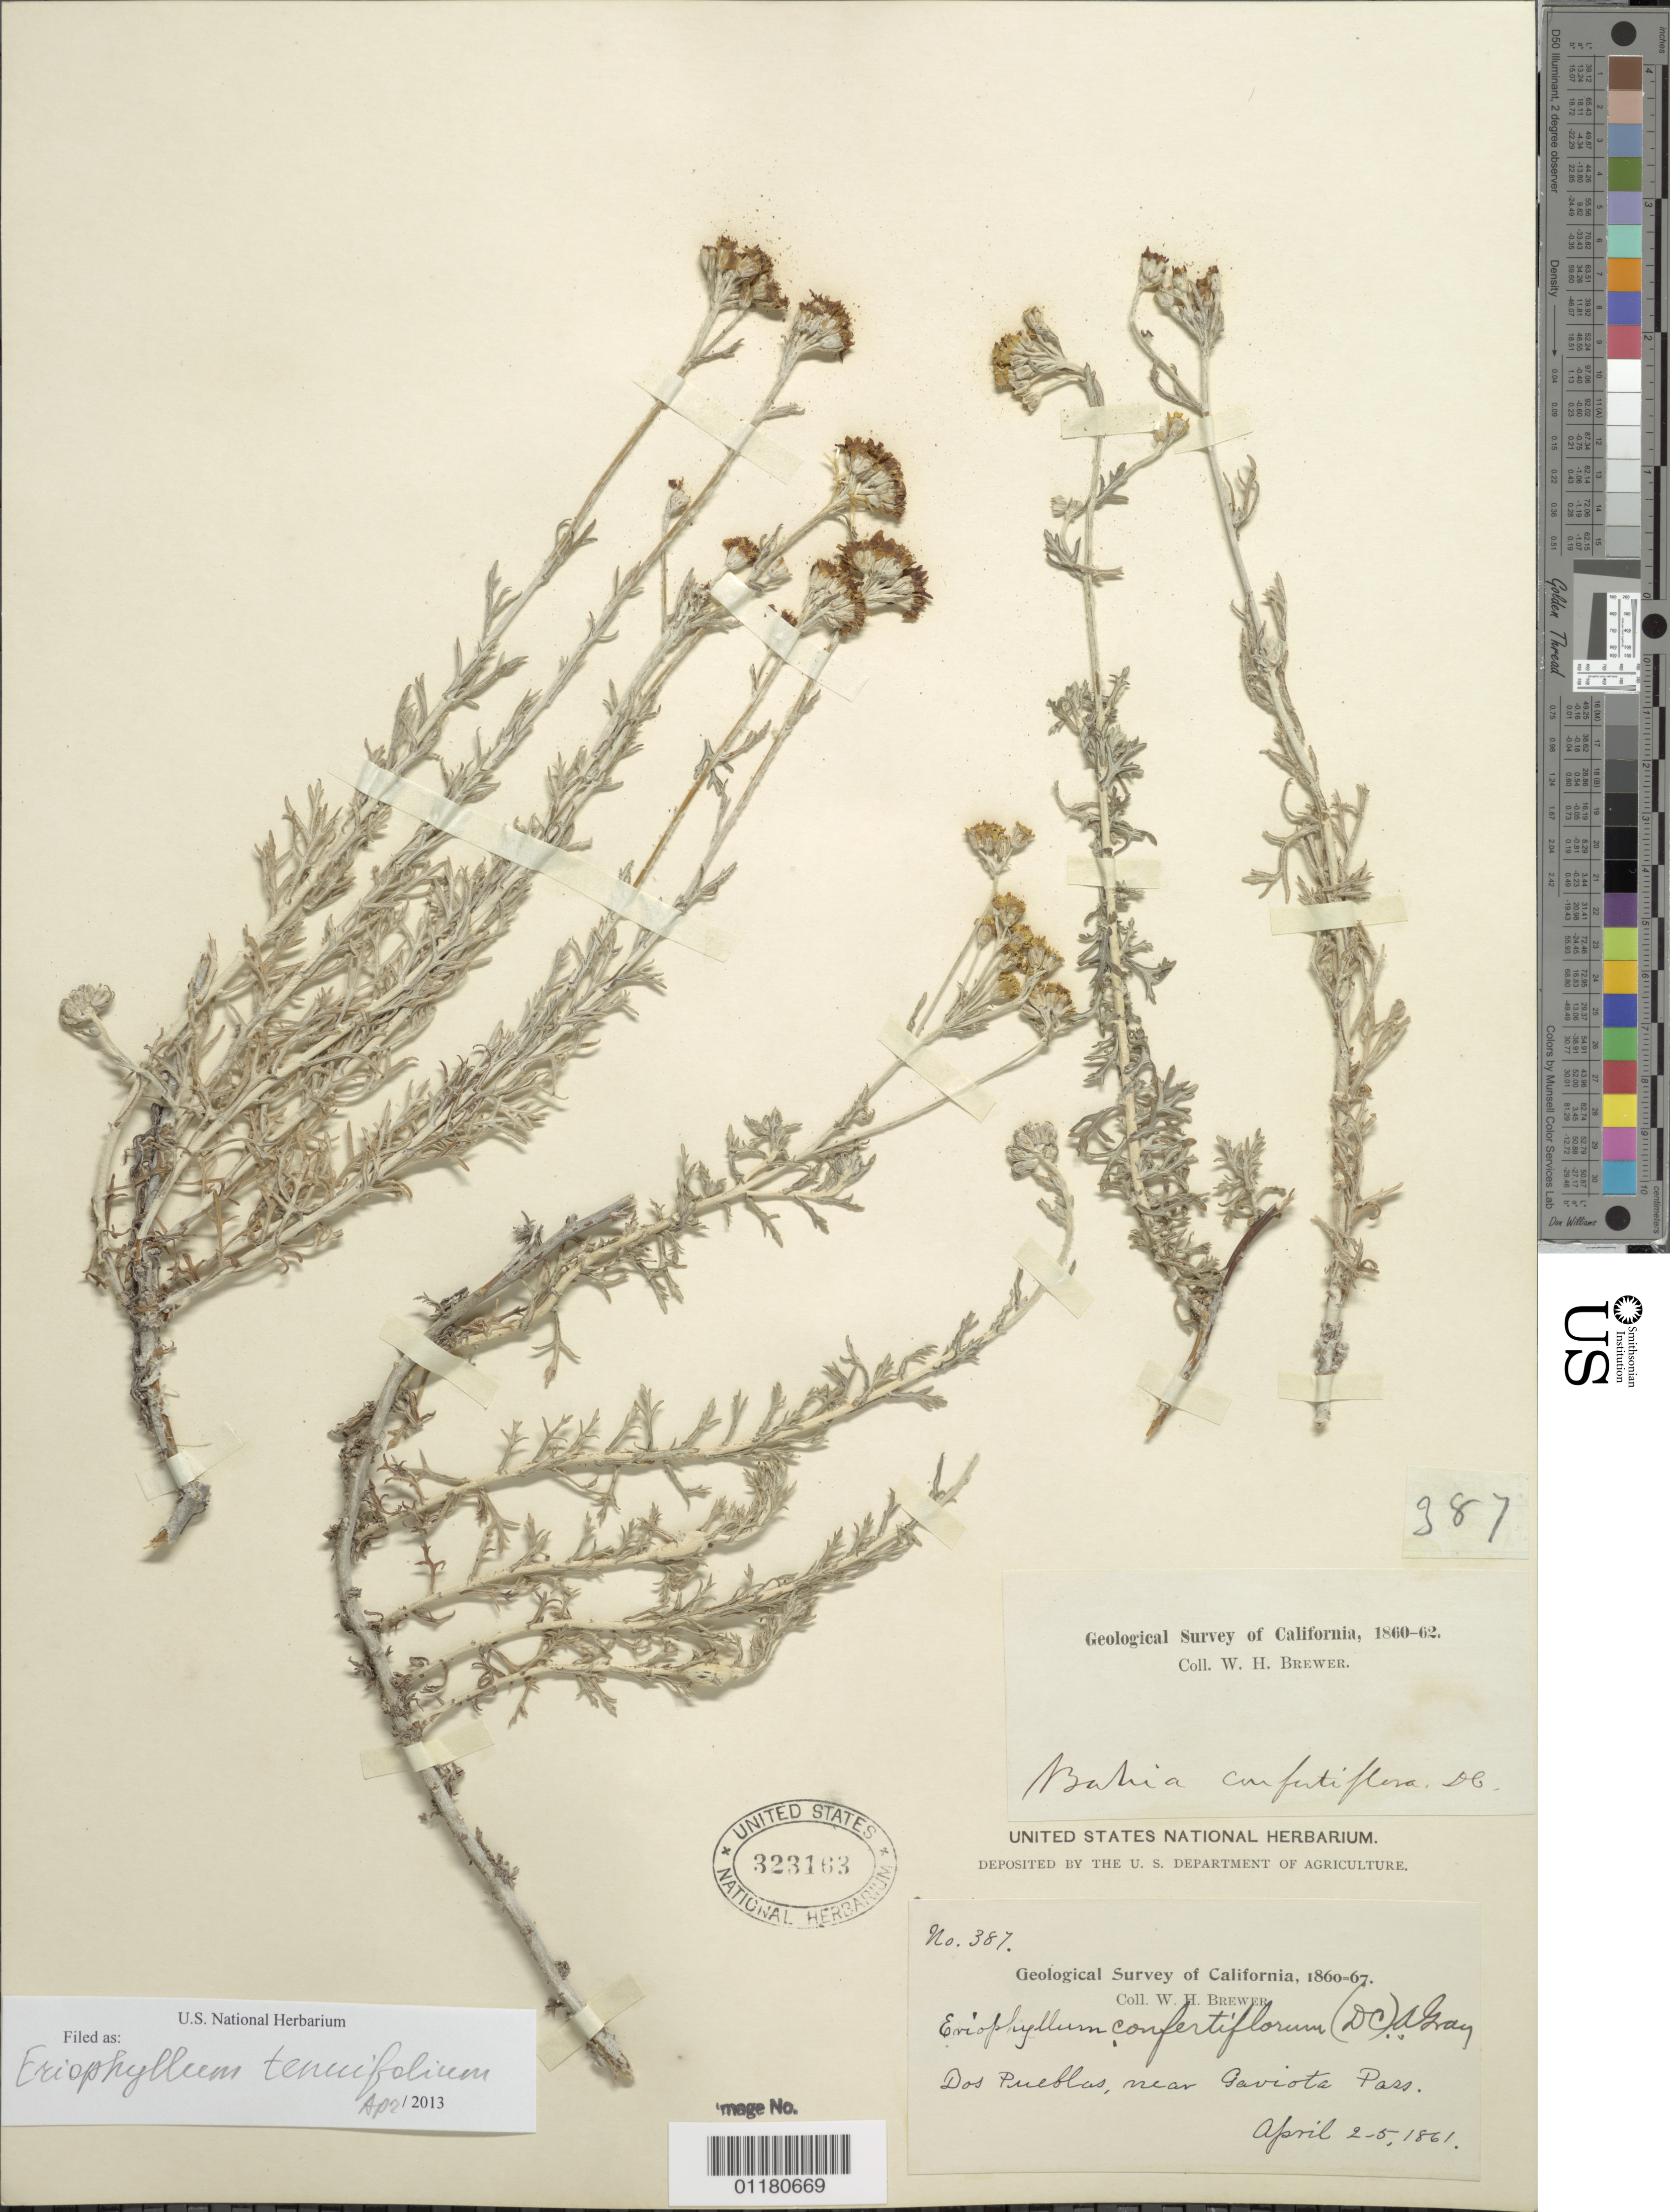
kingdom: Plantae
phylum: Tracheophyta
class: Magnoliopsida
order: Asterales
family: Asteraceae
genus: Eriophyllum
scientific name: Eriophyllum tenuifolium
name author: (DC.) Rydb.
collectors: W. H. Brewer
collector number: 387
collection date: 1861-04-02/1861-04-05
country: United States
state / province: California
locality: Dos Pueblos near Gaviota Pass.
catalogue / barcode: US 323163